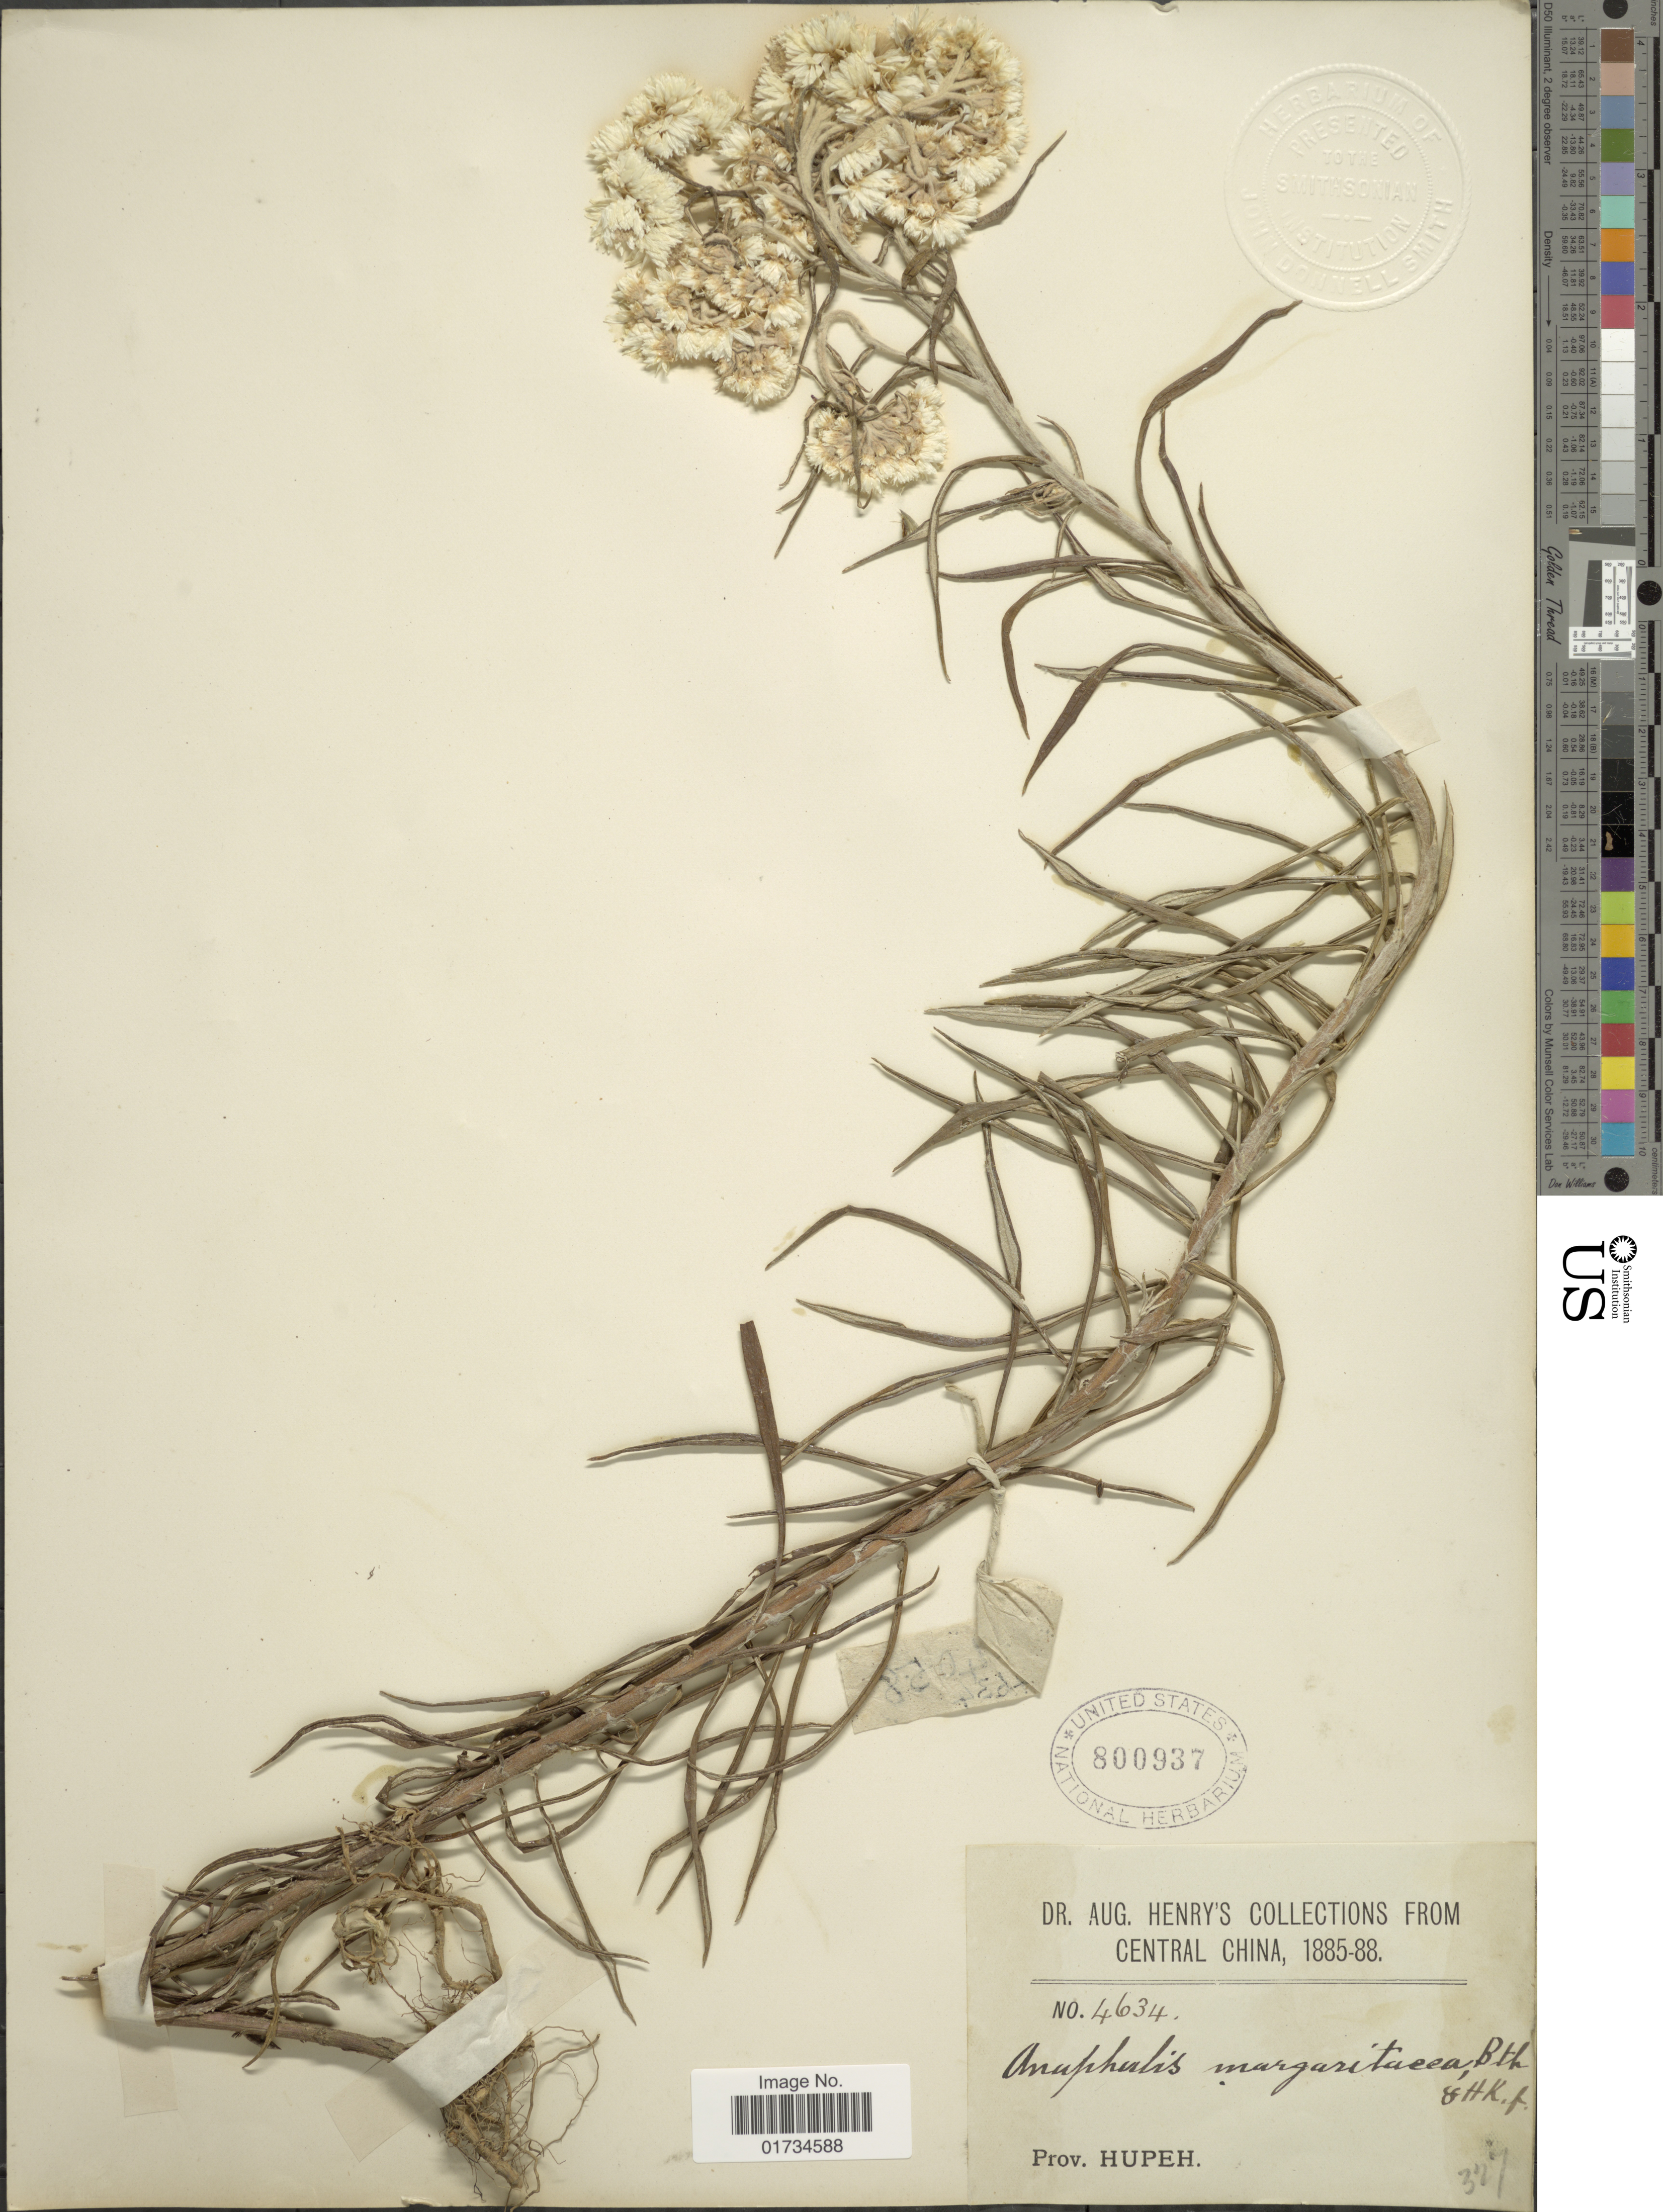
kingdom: Plantae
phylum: Tracheophyta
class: Magnoliopsida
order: Asterales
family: Asteraceae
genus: Anaphalis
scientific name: Anaphalis margaritacea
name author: (L.) Benth. & Hook. f.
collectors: A. Henry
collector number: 4634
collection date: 1885/1888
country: China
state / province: Hubei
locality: Prov. Hupeh. Central China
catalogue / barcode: US 800937